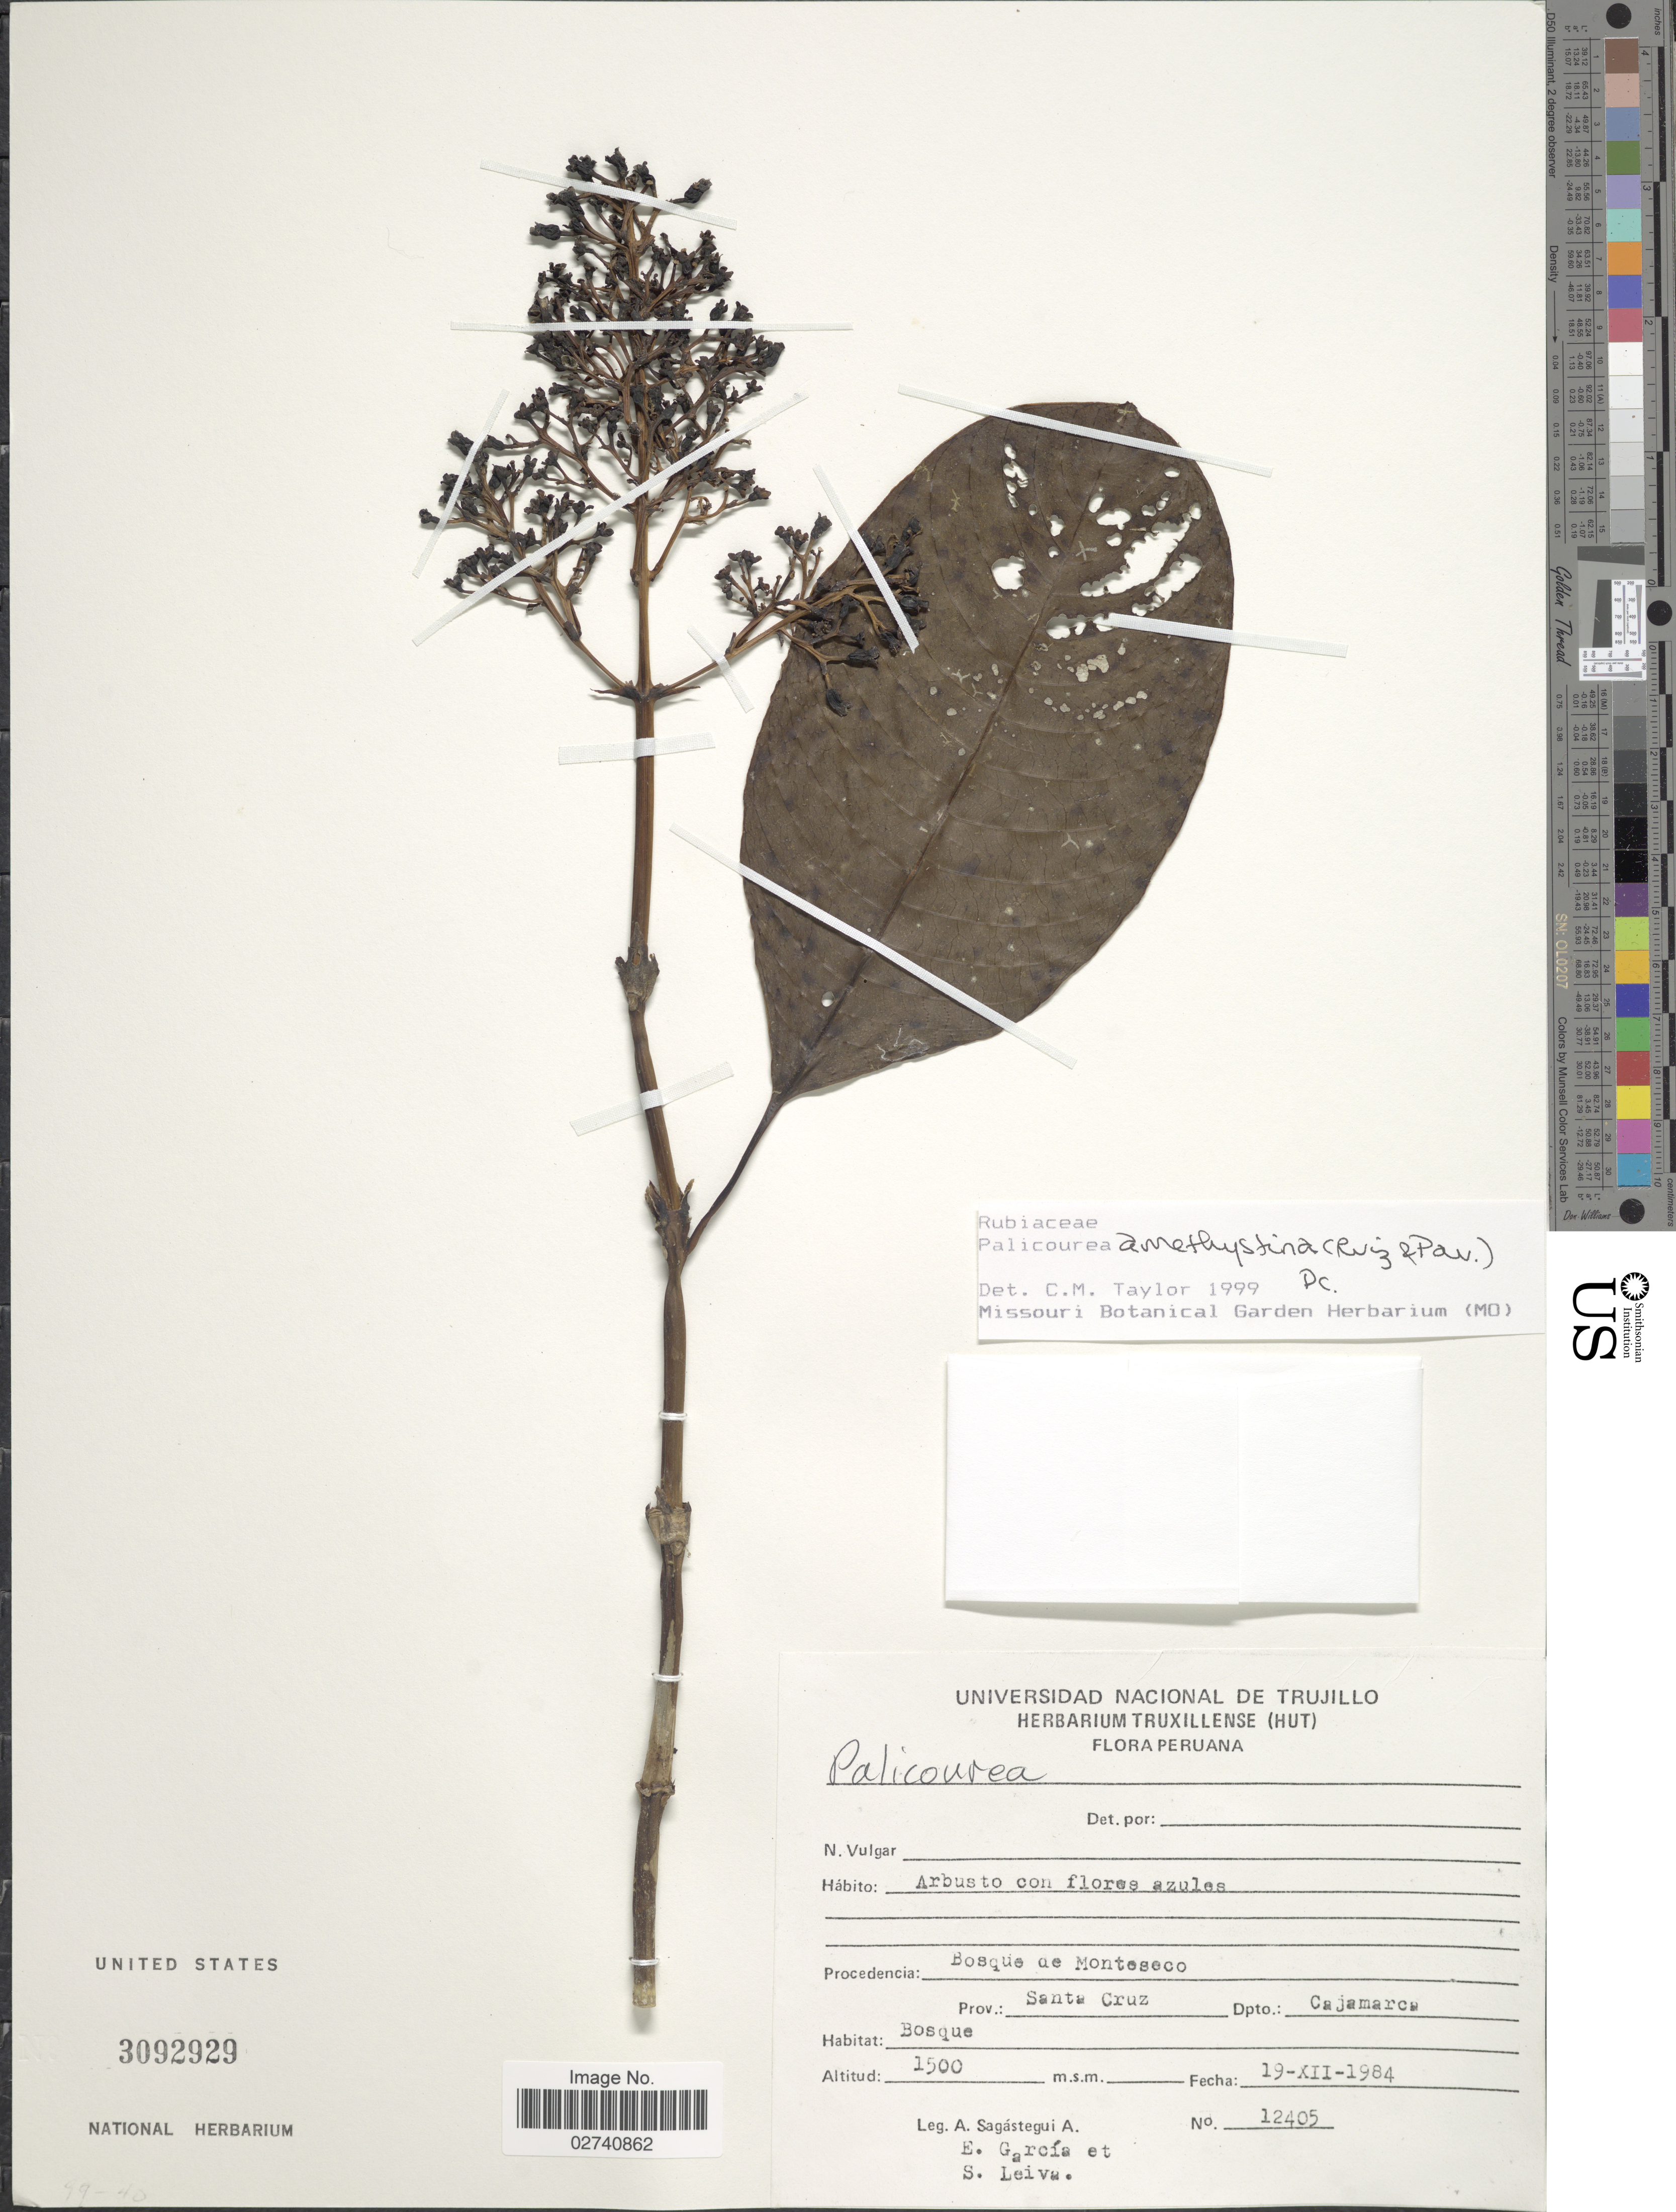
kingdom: Plantae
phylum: Tracheophyta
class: Magnoliopsida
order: Gentianales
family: Rubiaceae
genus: Palicourea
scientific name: Palicourea amethystina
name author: (Ruiz & Pav.) DC.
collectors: A. Sagástegui A., E. García & S. Leiva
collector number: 12405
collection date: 1984-12-19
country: Peru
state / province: Cajamarca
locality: Bosque de Monteseco. Prov.: Santa Cruz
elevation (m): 1500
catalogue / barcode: US 3092929